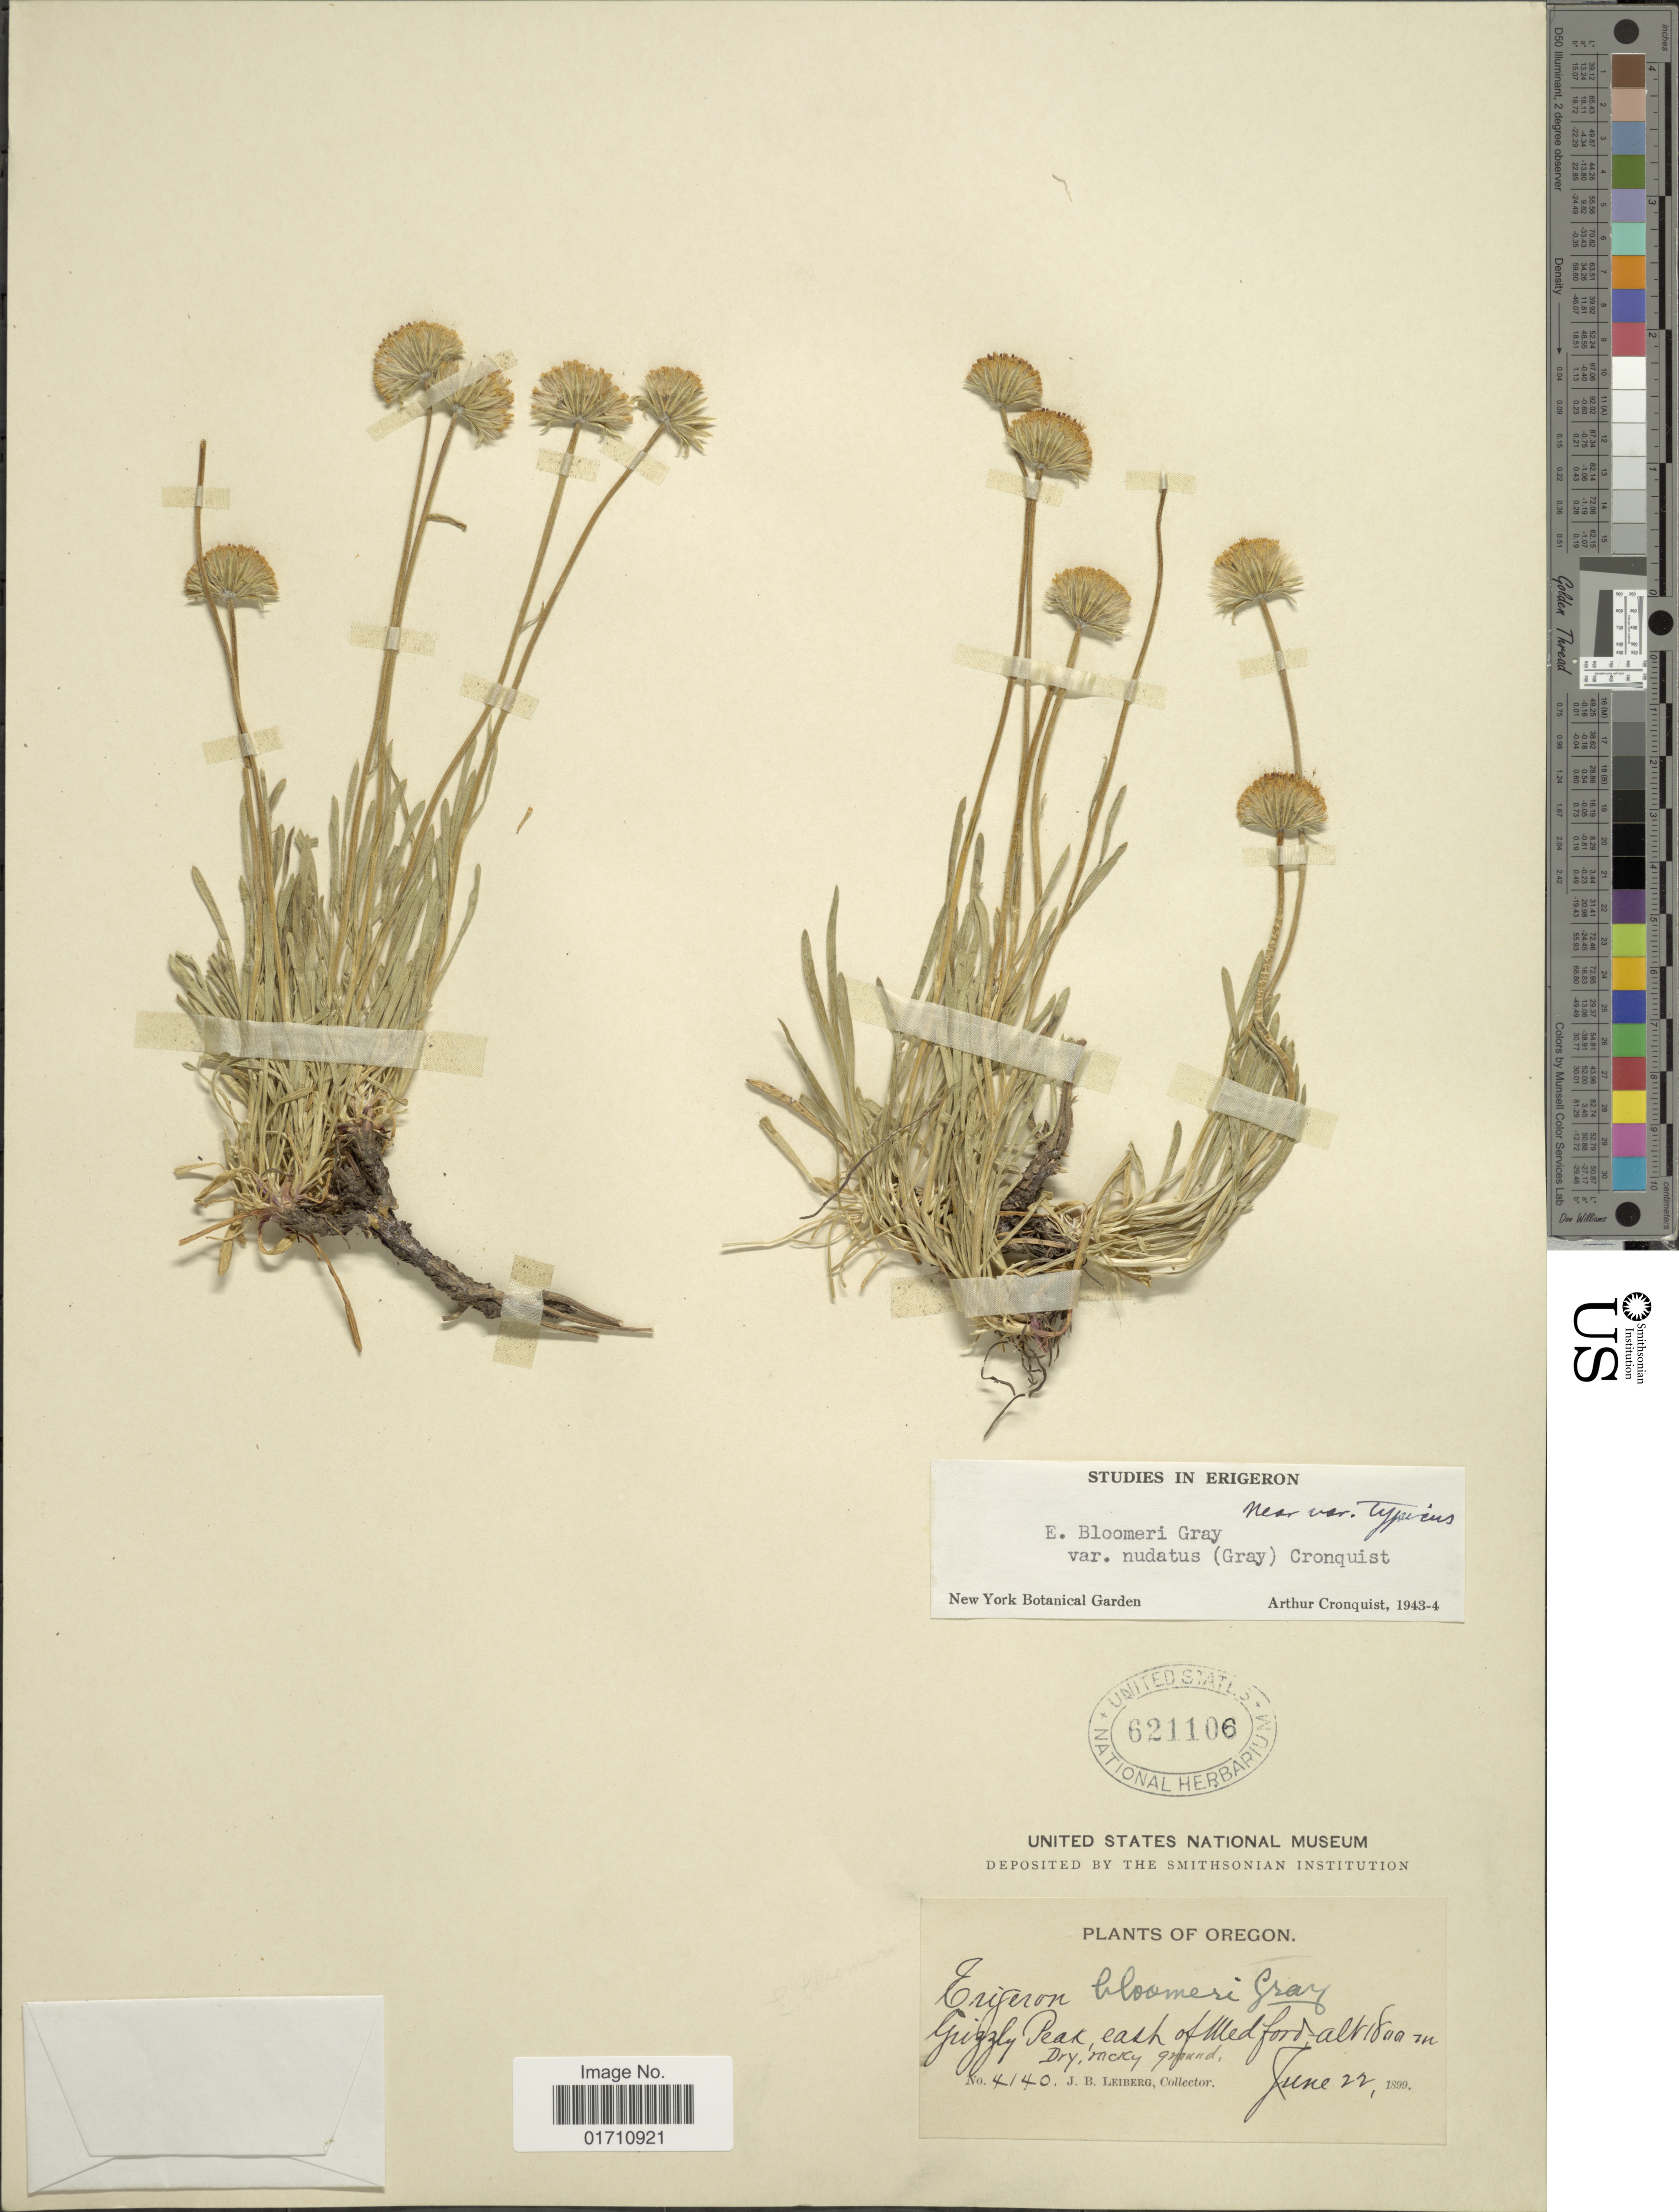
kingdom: Plantae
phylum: Tracheophyta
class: Magnoliopsida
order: Asterales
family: Asteraceae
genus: Erigeron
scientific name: Erigeron bloomeri var. nudatus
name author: (A. Gray) Cronq.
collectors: J. B. Leiberg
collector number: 4140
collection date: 1899-06-22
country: United States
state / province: Oregon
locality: Grizzly Peak, east of Med ford, Dry, rocky ground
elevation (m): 1800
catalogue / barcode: US 6211606